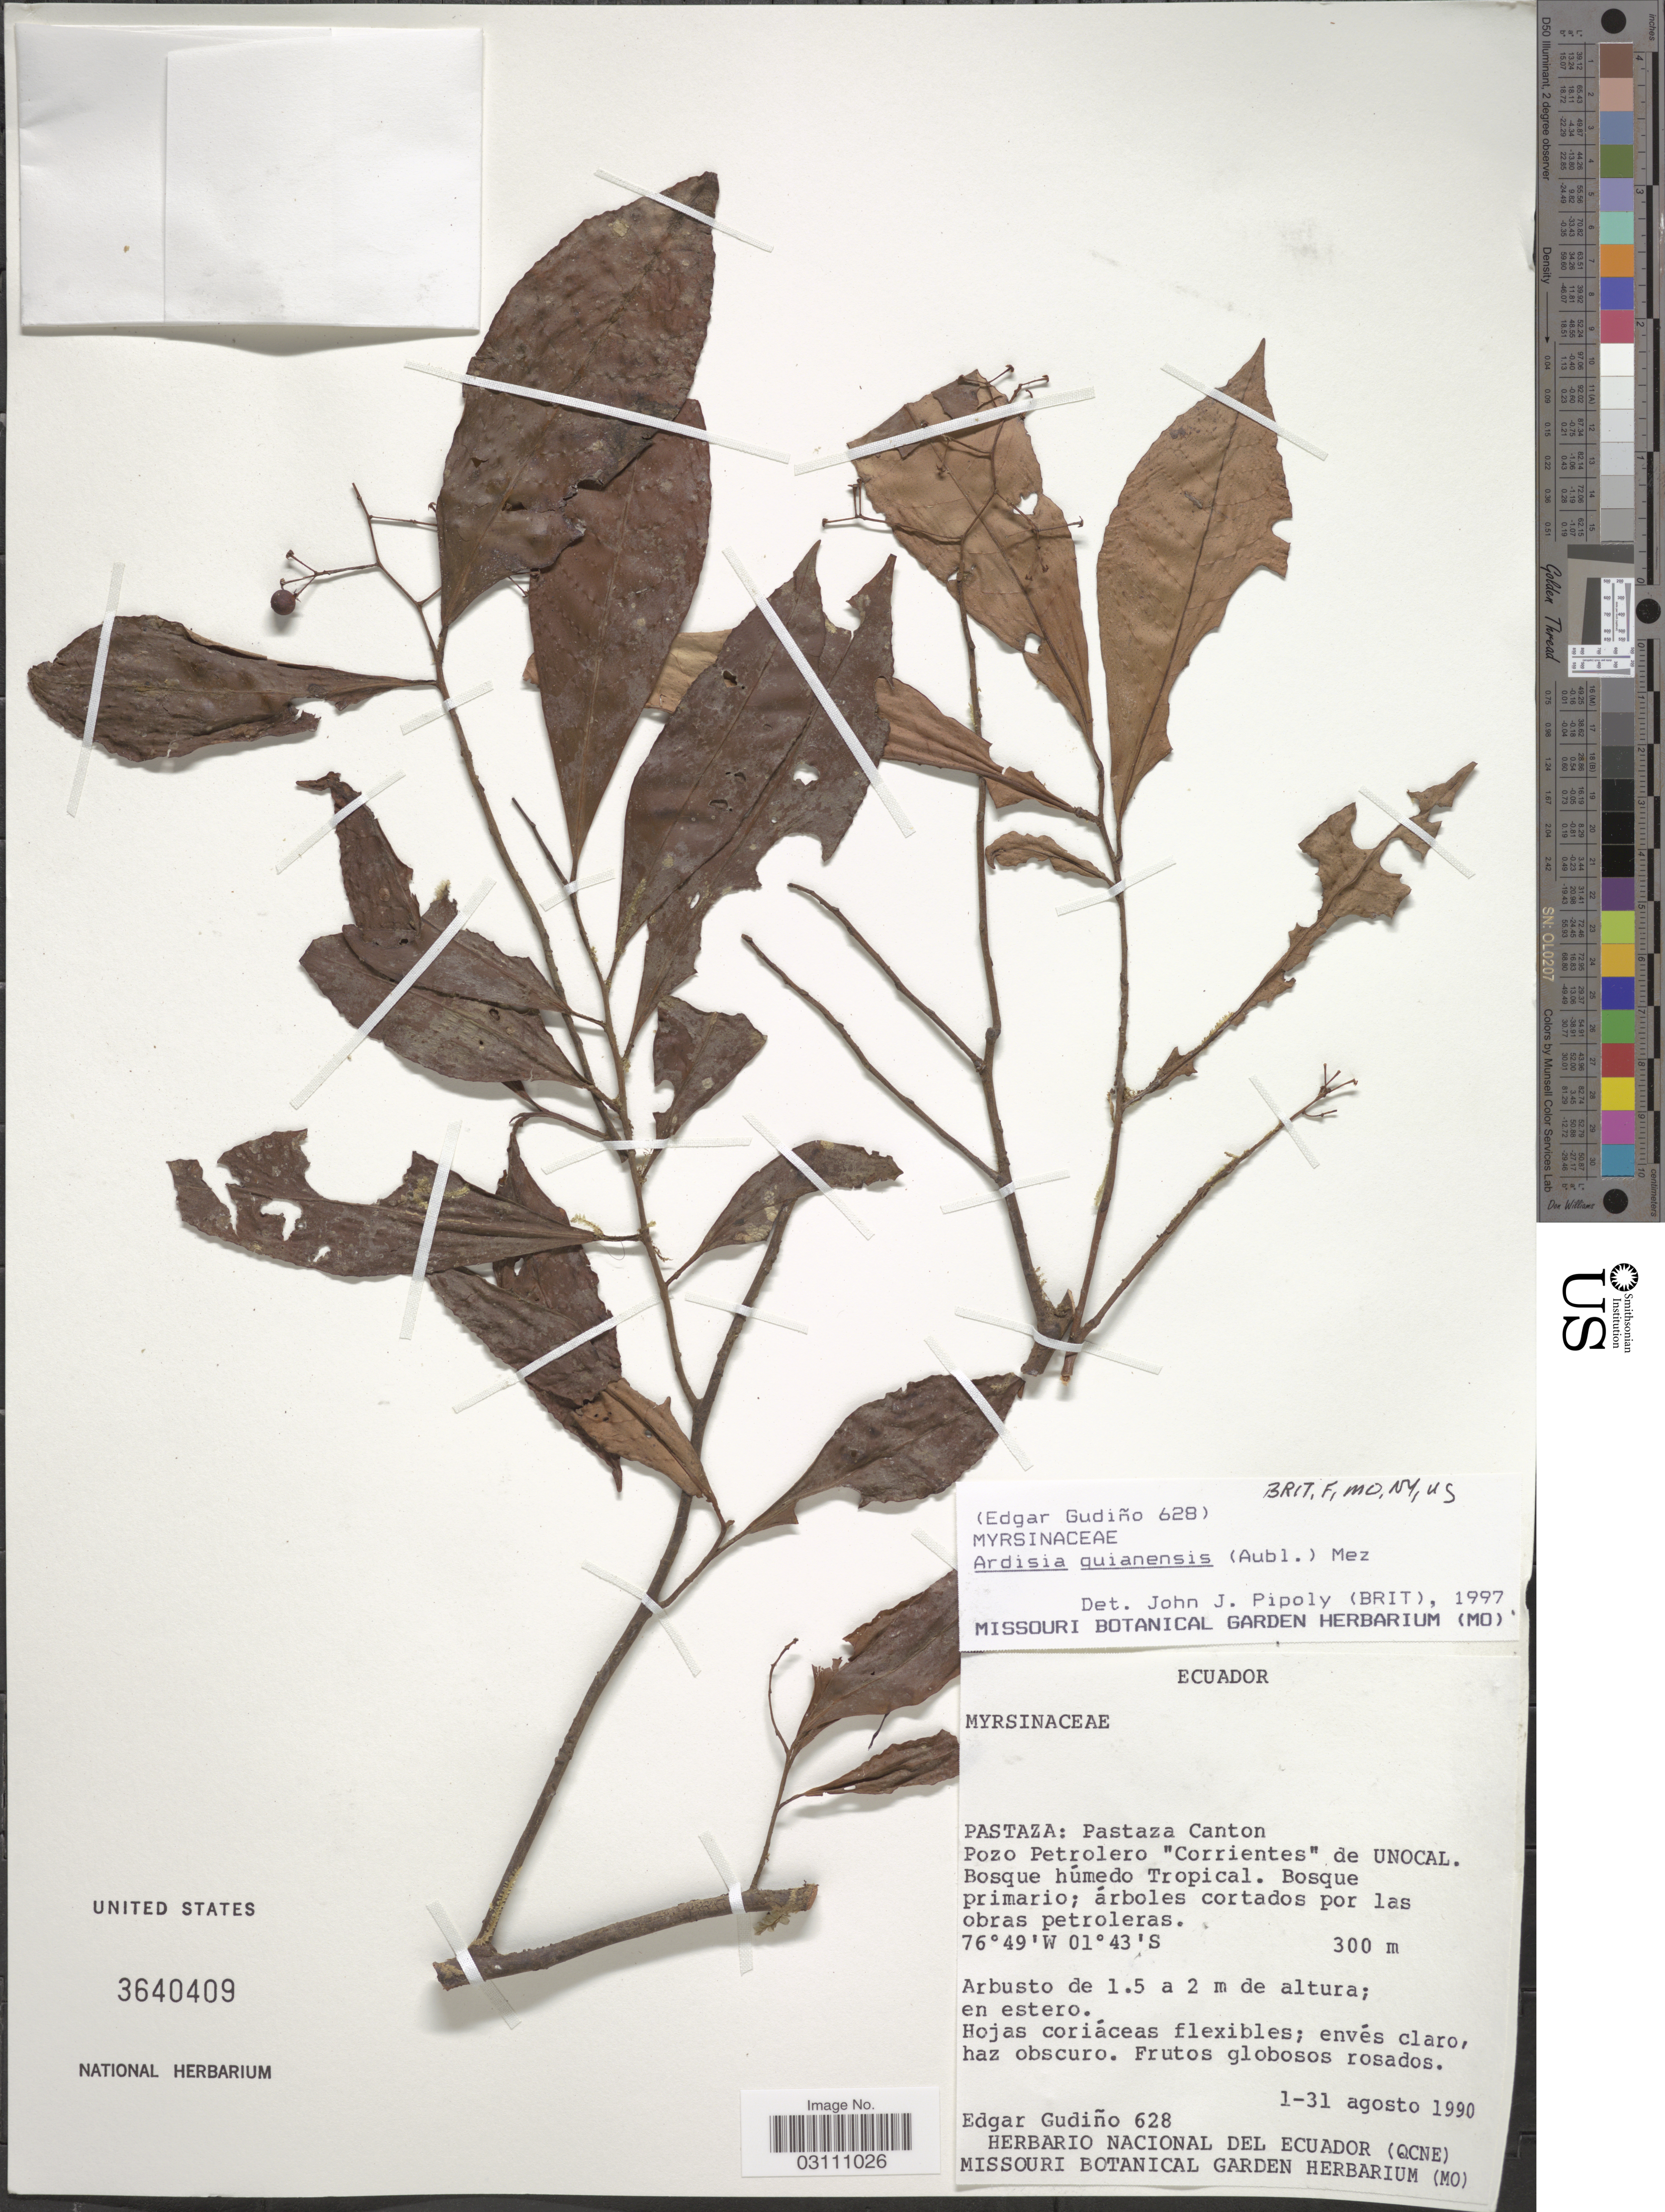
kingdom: Plantae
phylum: Tracheophyta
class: Magnoliopsida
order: Ericales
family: Primulaceae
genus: Ardisia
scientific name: Ardisia guianensis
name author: (Aubl.) Mez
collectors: E. Gudiño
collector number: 628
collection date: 1990-08-01/1990-08-31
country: Ecuador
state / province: Pastaza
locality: Pastaza Canton. Pozo Petrolero "Corrientes" de Unocal.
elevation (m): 300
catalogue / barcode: US 3640409